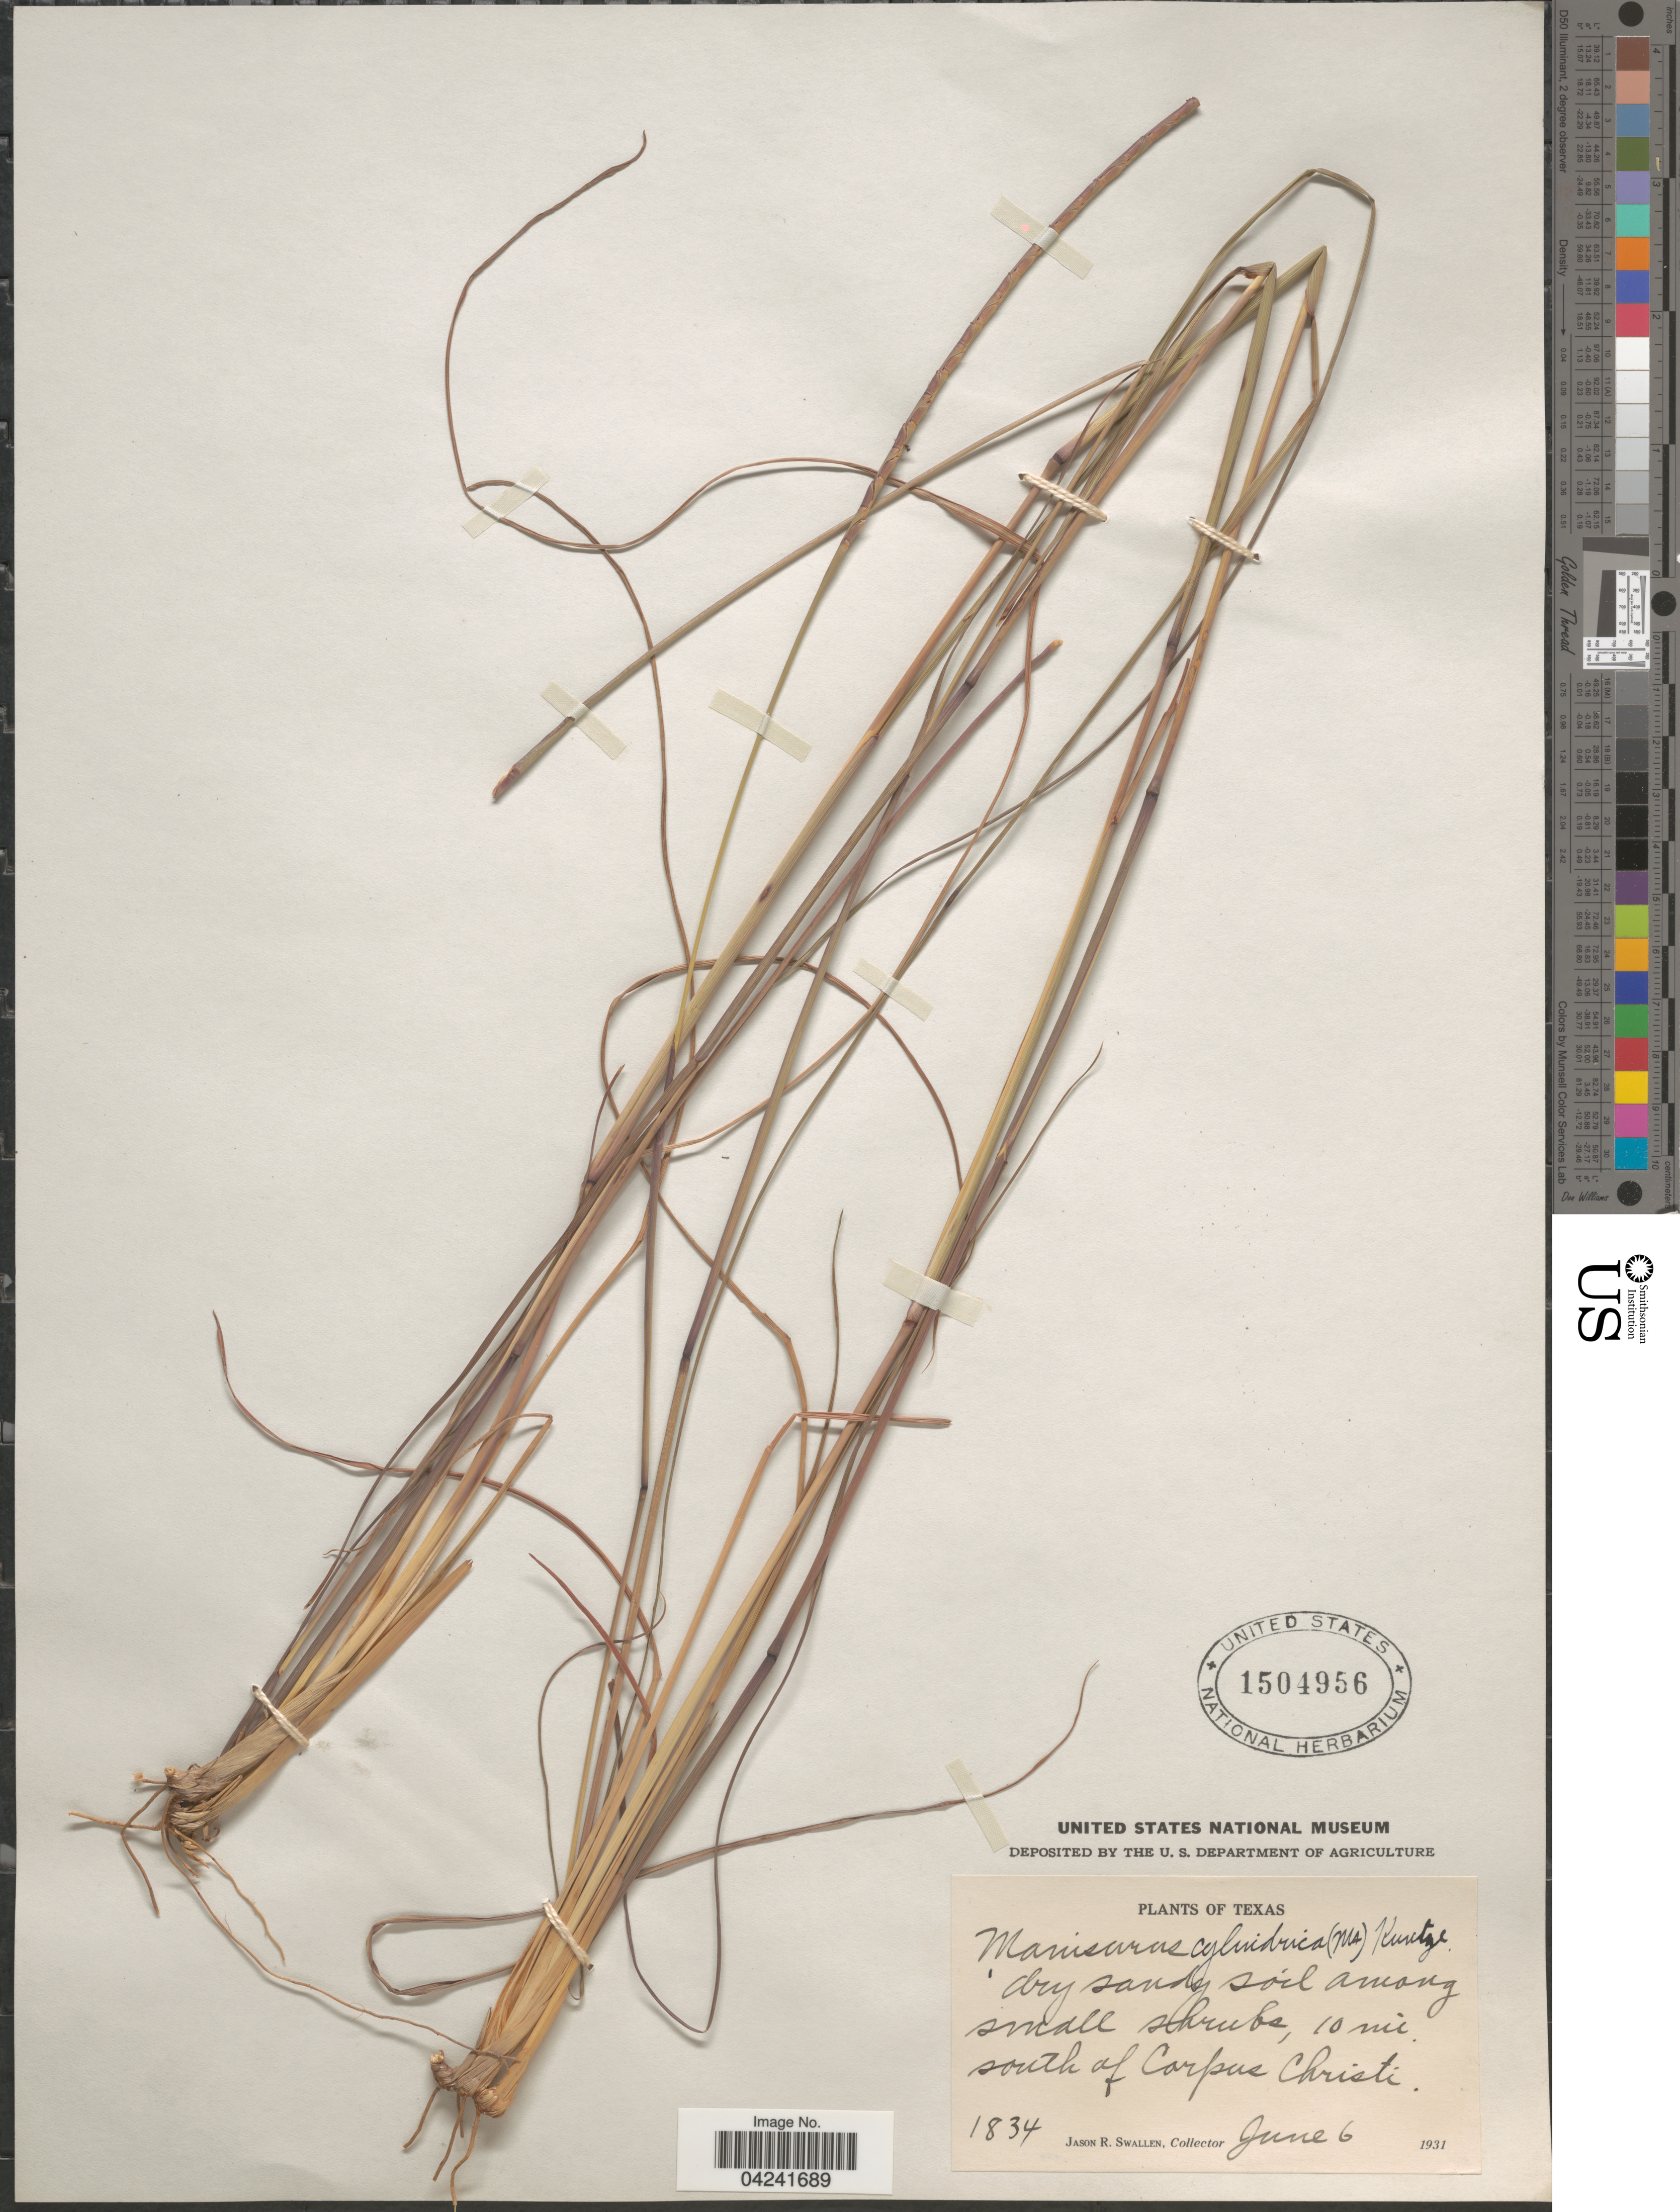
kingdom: Plantae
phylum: Tracheophyta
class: Liliopsida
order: Poales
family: Poaceae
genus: Mnesithea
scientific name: Mnesithea cylindrica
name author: (Michx.) de Koning & Sosef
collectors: J. R. Swallen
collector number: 1834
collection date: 1931-06-06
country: United States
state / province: Texas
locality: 10 mi. south of Corpus Christi.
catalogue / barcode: US 1504956